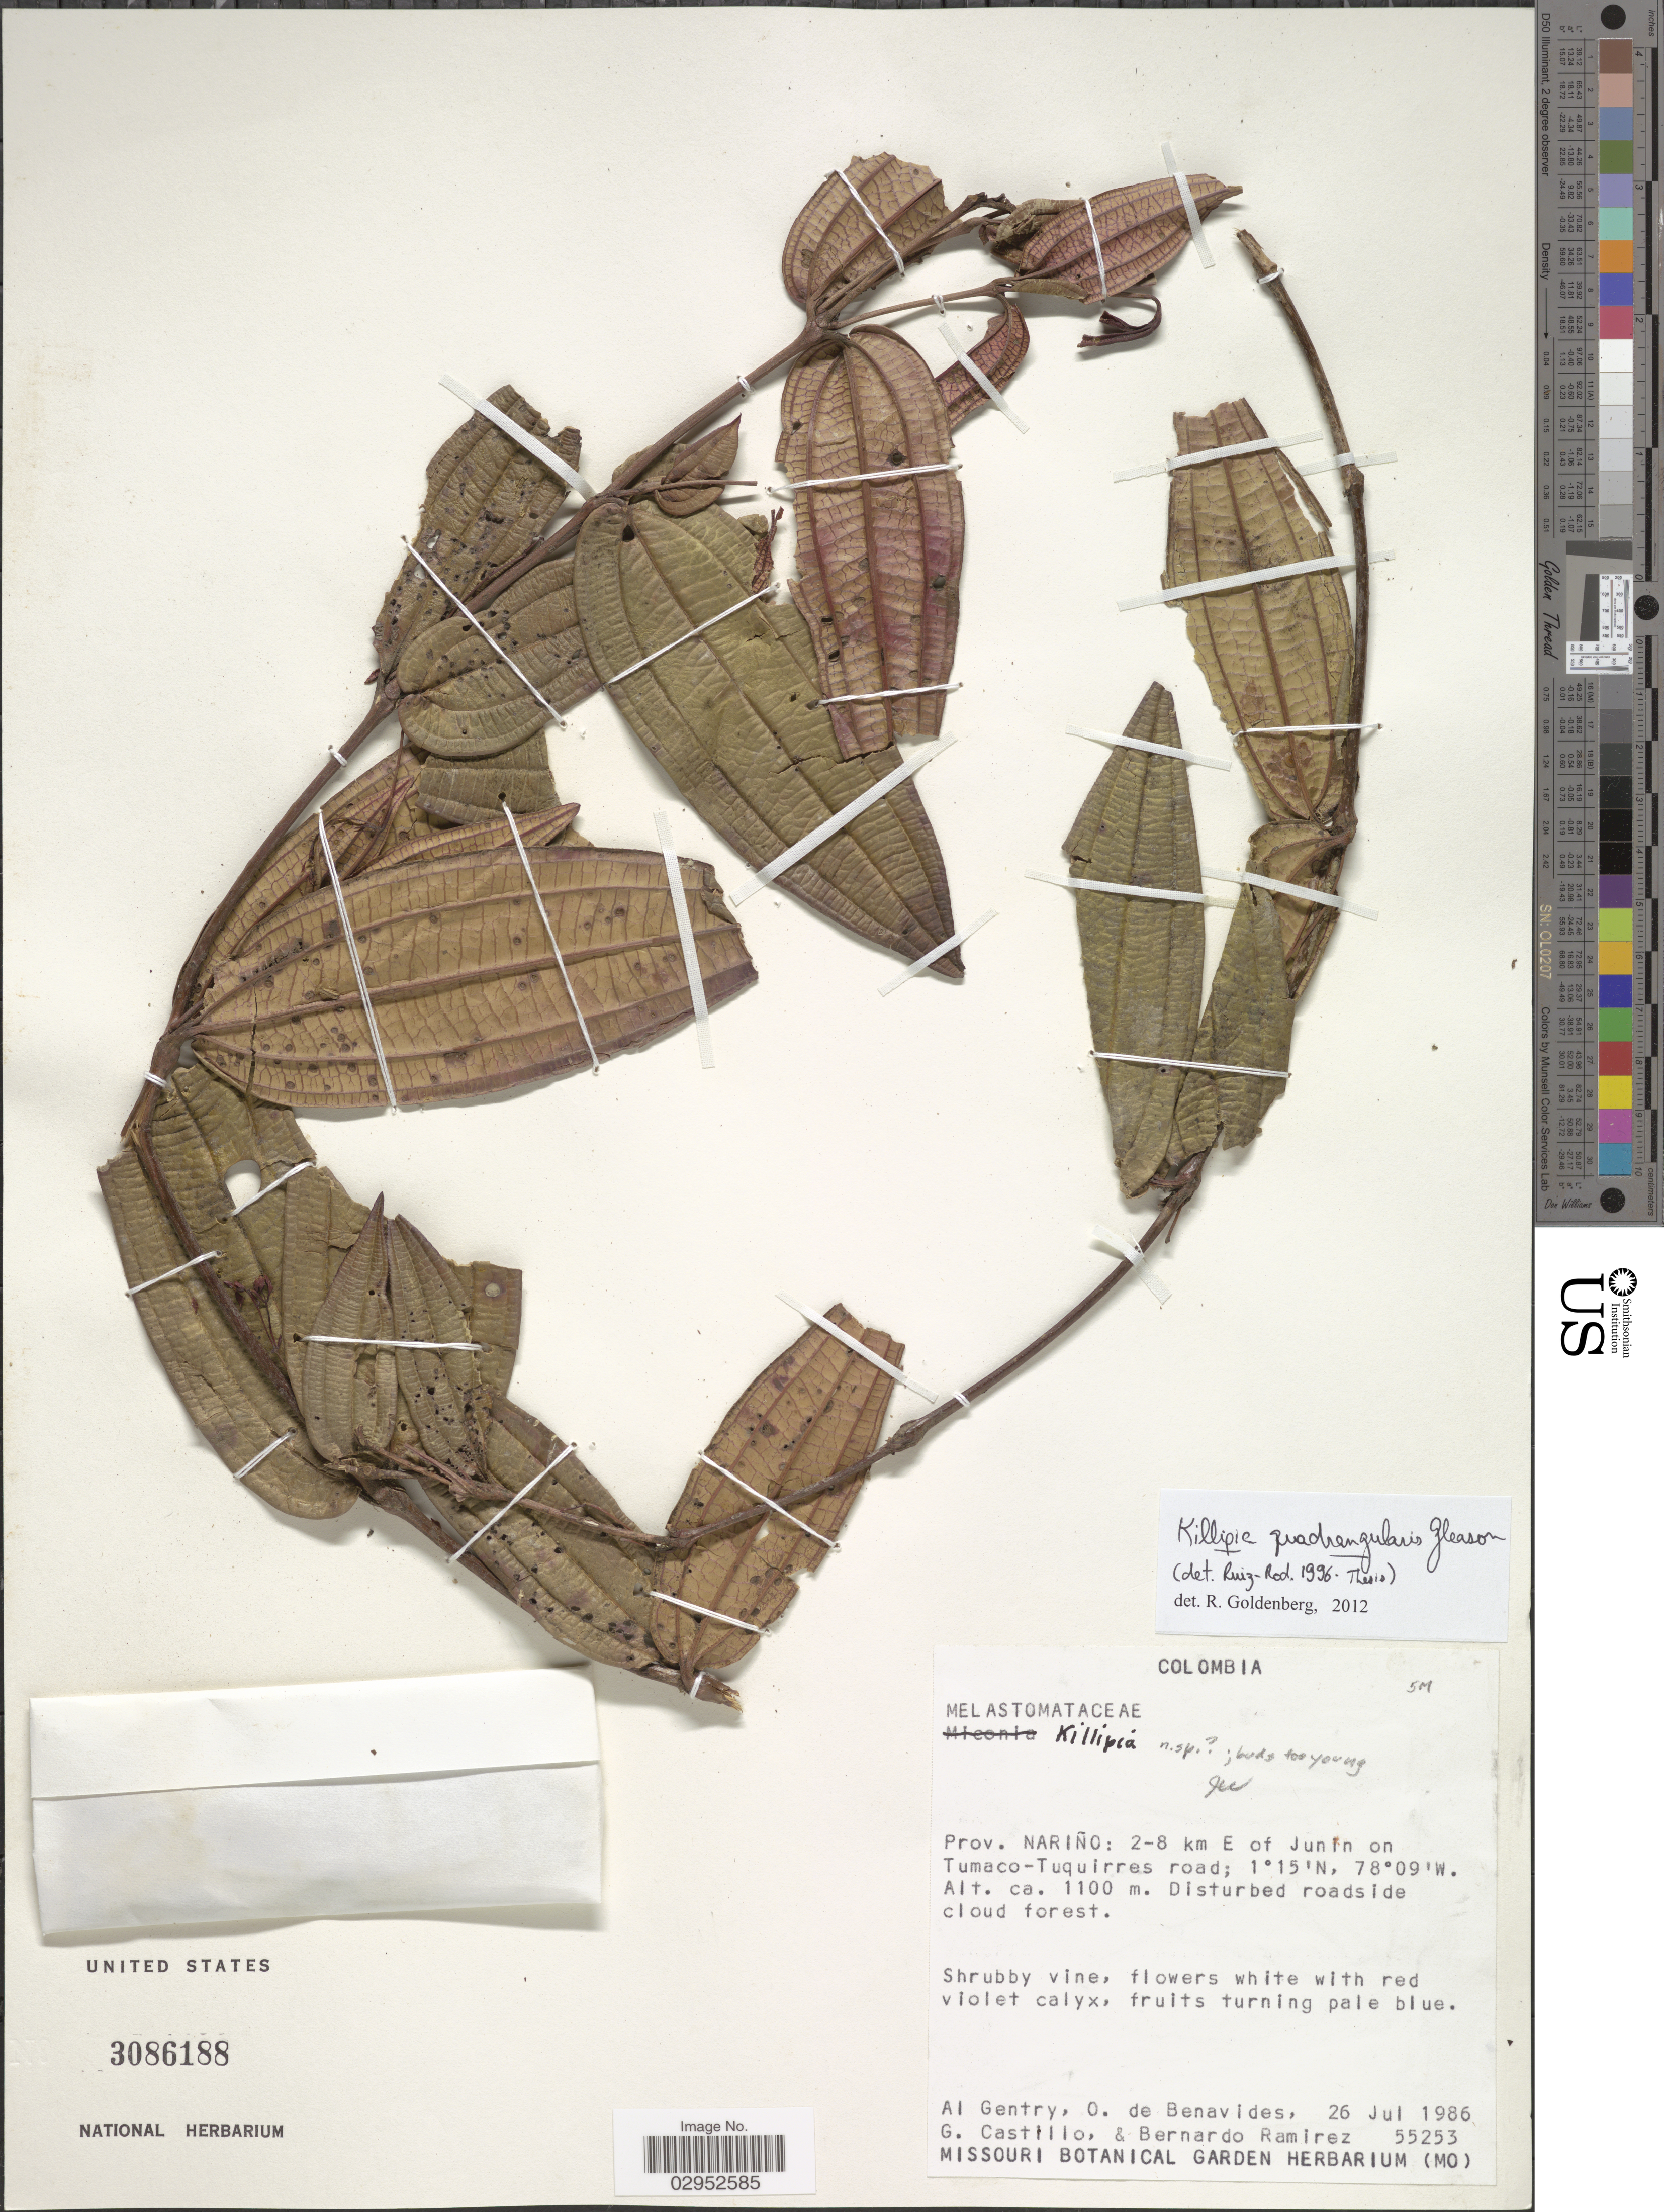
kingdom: Plantae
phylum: Tracheophyta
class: Magnoliopsida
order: Myrtales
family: Melastomataceae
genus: Killipia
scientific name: Killipia sp.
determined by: Posada- Herrera, F. M.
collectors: A. H. Gentry, Olga S. de Benavides, G. Castillo & B. Ramírez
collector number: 55253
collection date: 1986-07-26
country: Colombia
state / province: Nariño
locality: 2-8 km E of Junin on Tumaco-Tuquirres road.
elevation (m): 1100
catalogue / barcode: US 3086188